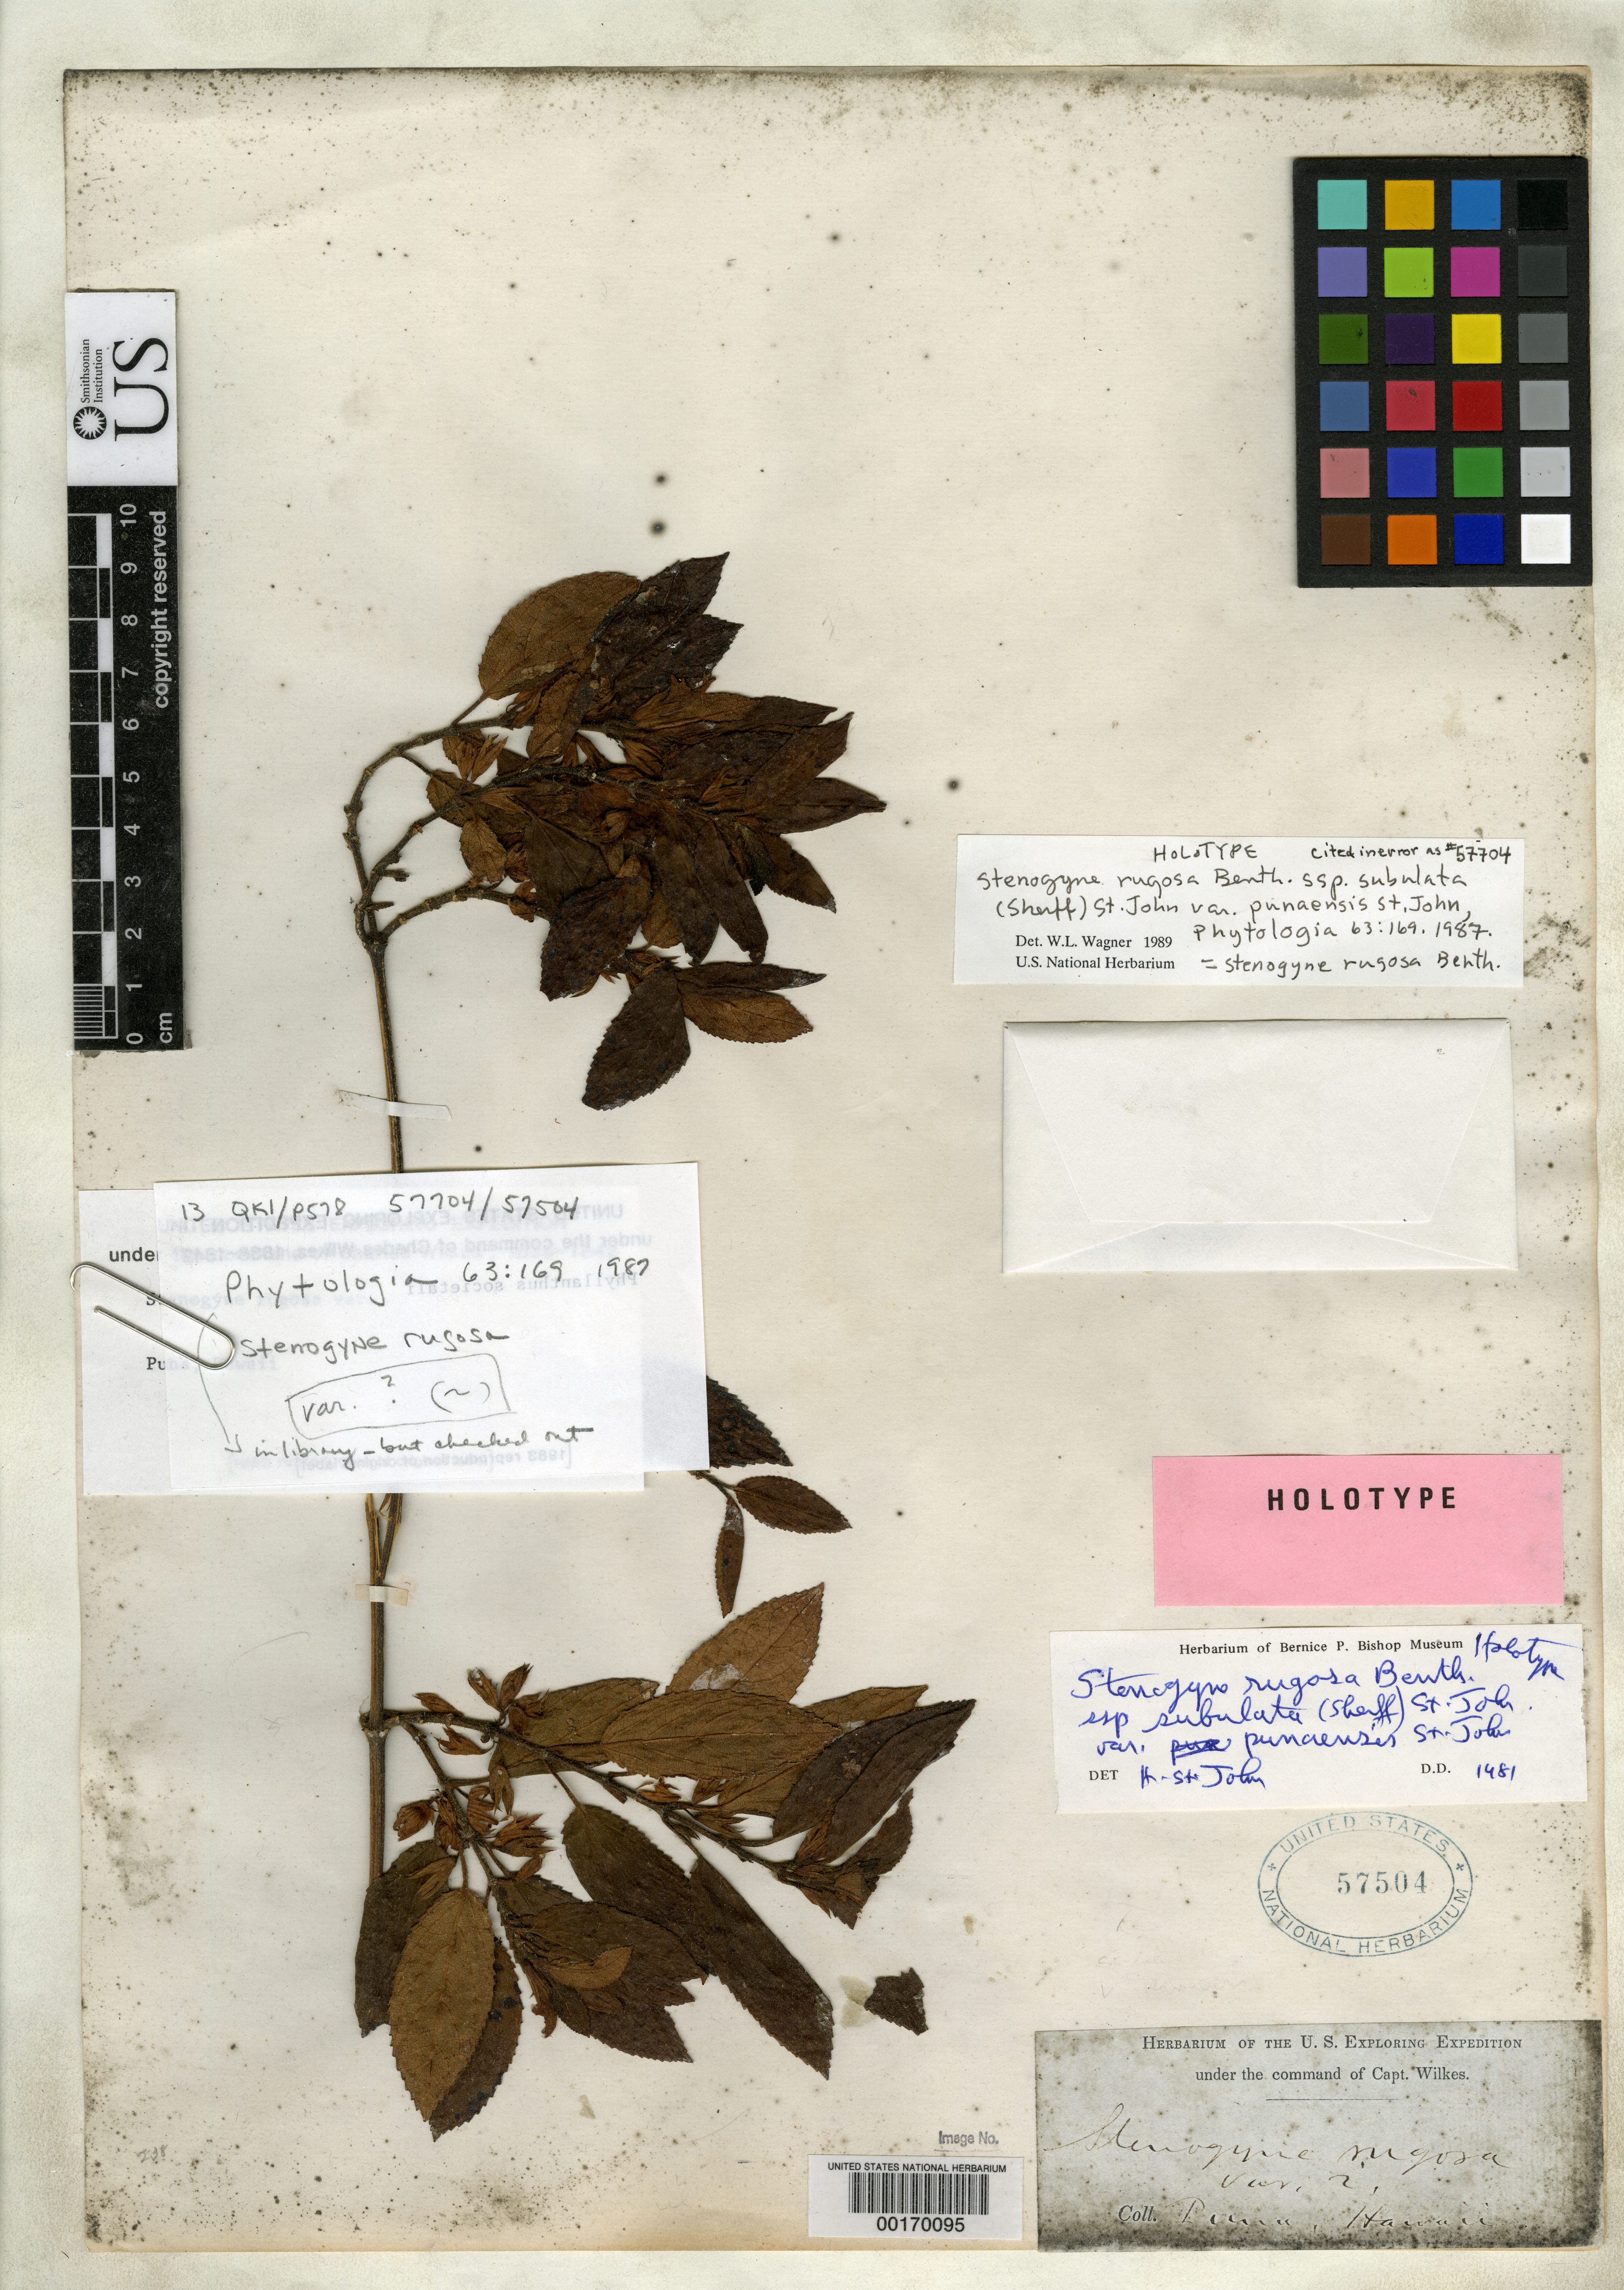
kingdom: Plantae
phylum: Tracheophyta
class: Magnoliopsida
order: Lamiales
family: Lamiaceae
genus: Stenogyne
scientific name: Stenogyne rugosa var. punaensis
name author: H. St. John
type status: Holotype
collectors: Wilkes Explor. Exped.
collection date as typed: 1838 to -- --- 1842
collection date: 1838/1842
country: United States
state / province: Hawaii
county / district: Hawaii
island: Hawaii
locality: Puna.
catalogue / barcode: US 57504